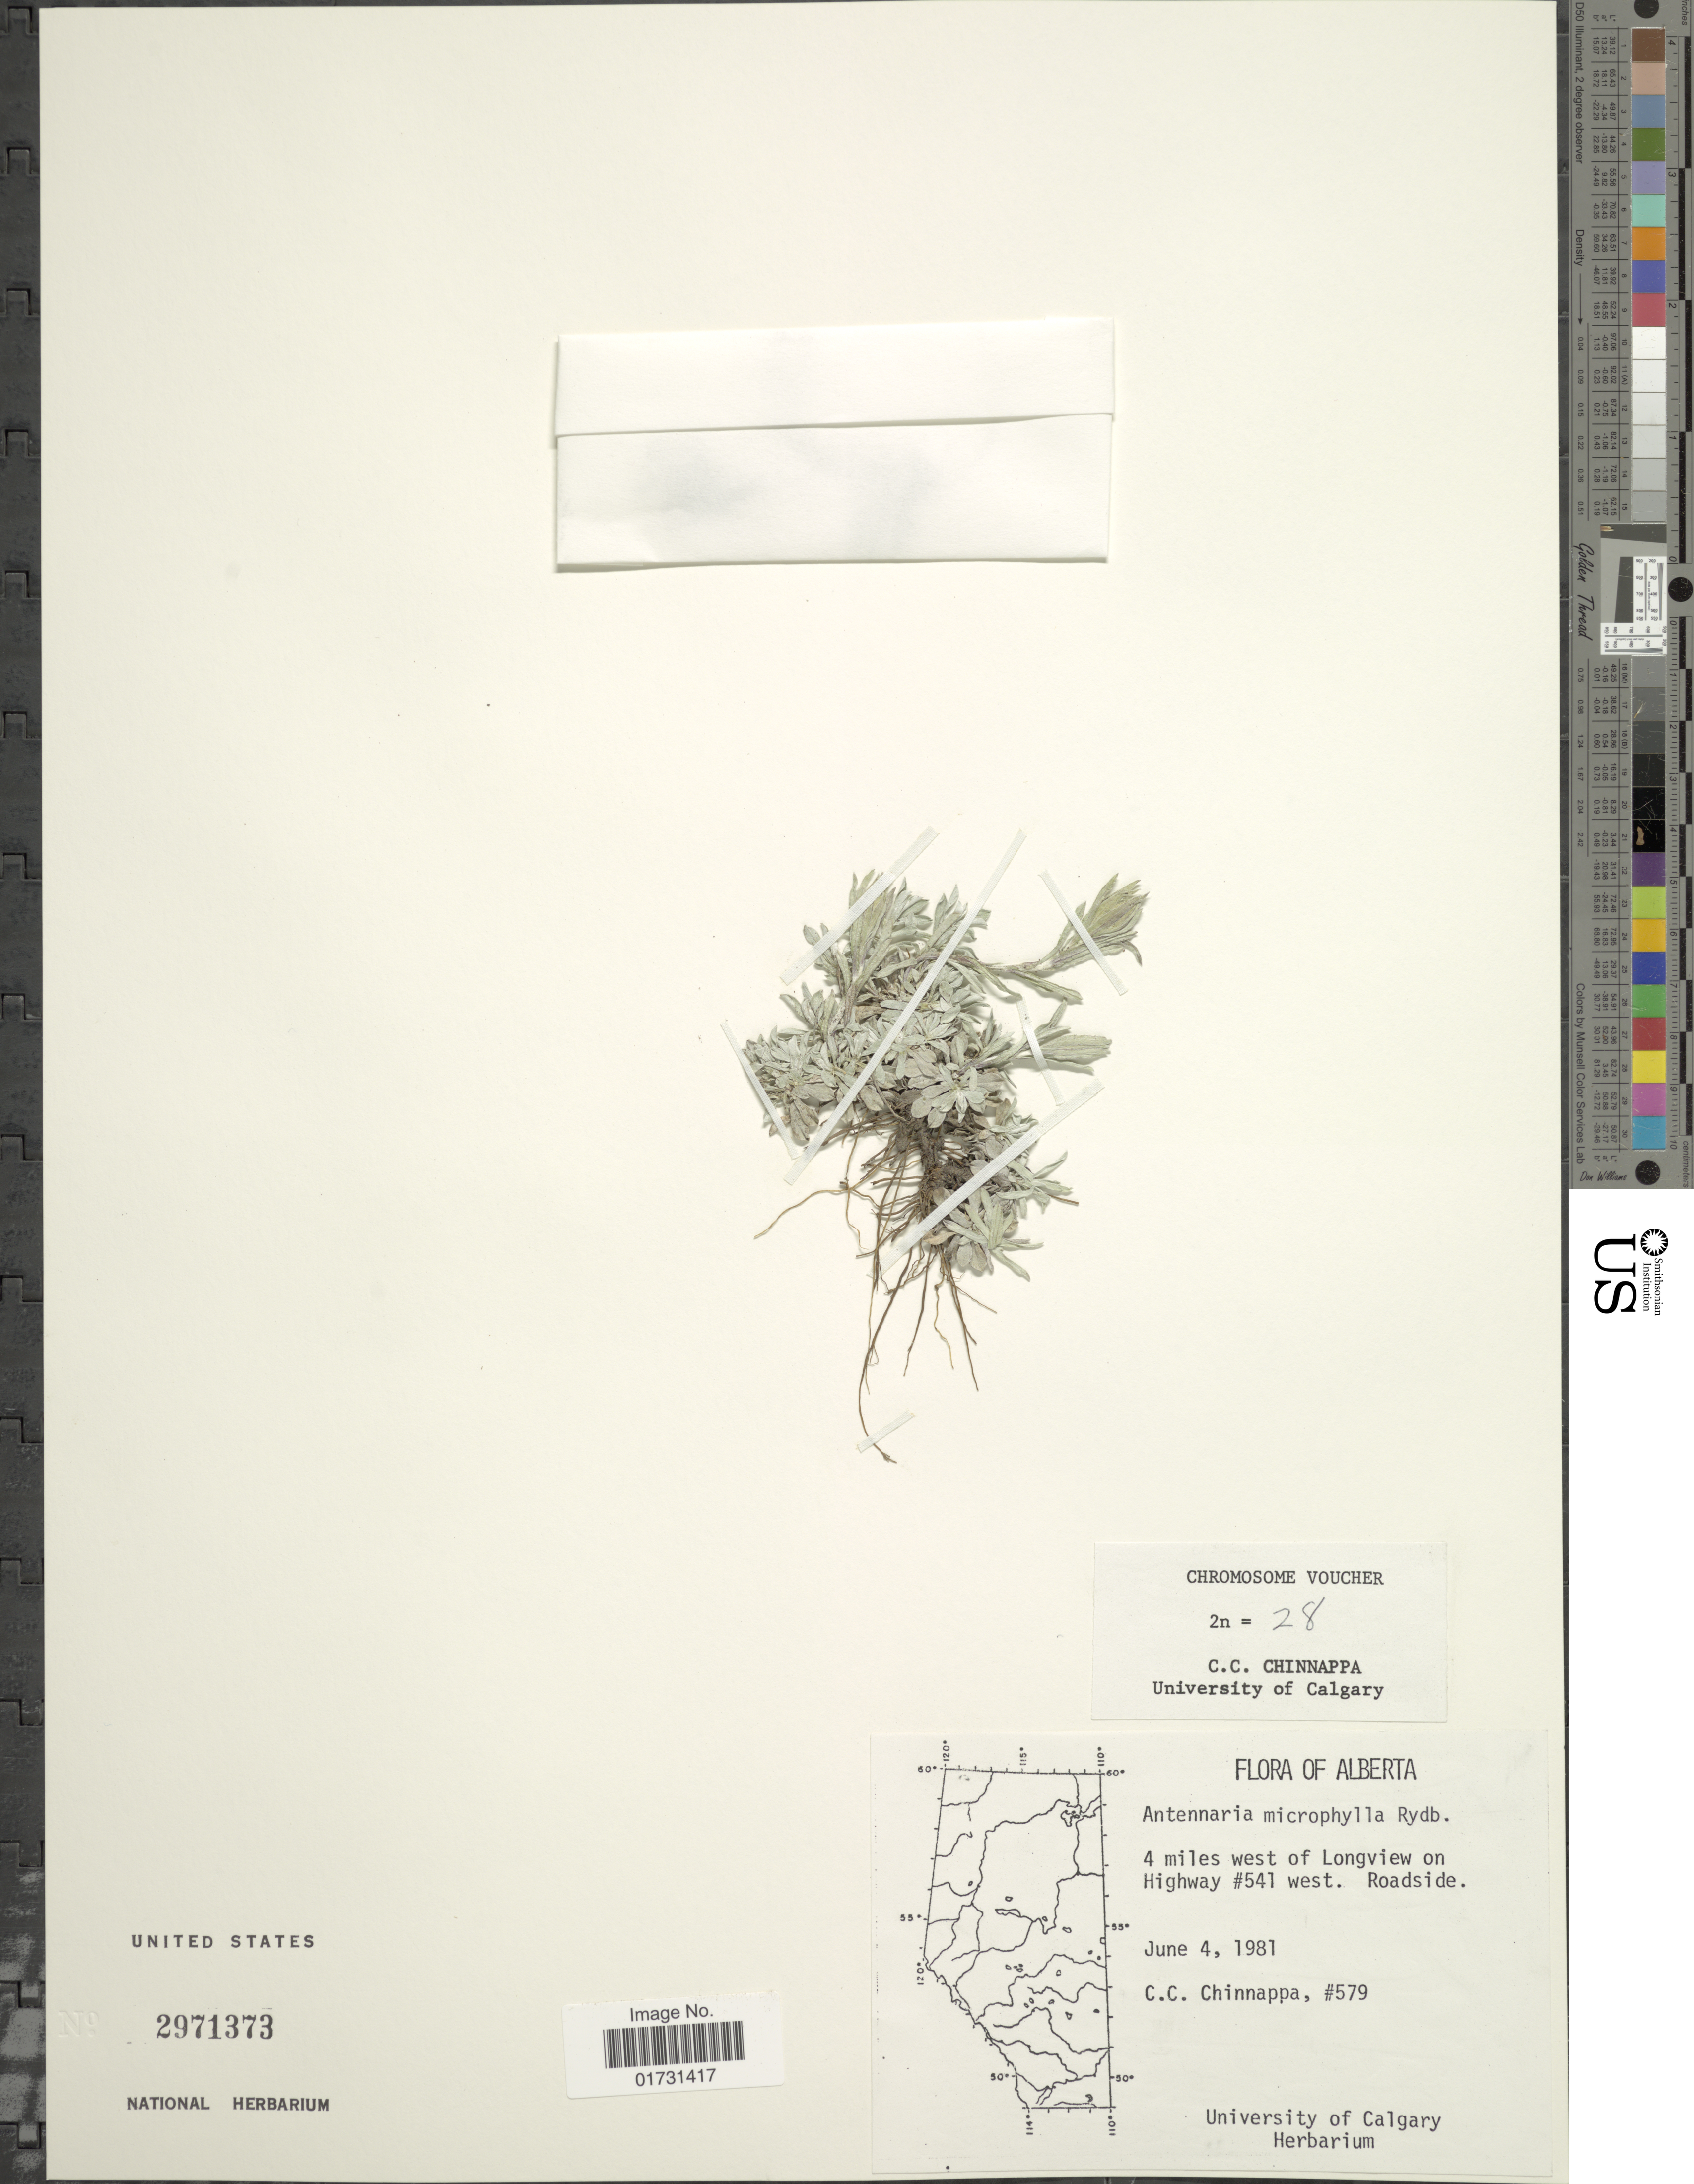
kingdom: Plantae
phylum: Tracheophyta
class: Magnoliopsida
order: Asterales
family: Asteraceae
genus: Antennaria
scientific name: Antennaria microphylla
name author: Rydb.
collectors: C. Chinnappa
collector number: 579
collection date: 1981-06-04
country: Canada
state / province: Alberta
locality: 4 miles west of Longview on Highway #541 west, Roadside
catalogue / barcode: US 2971373